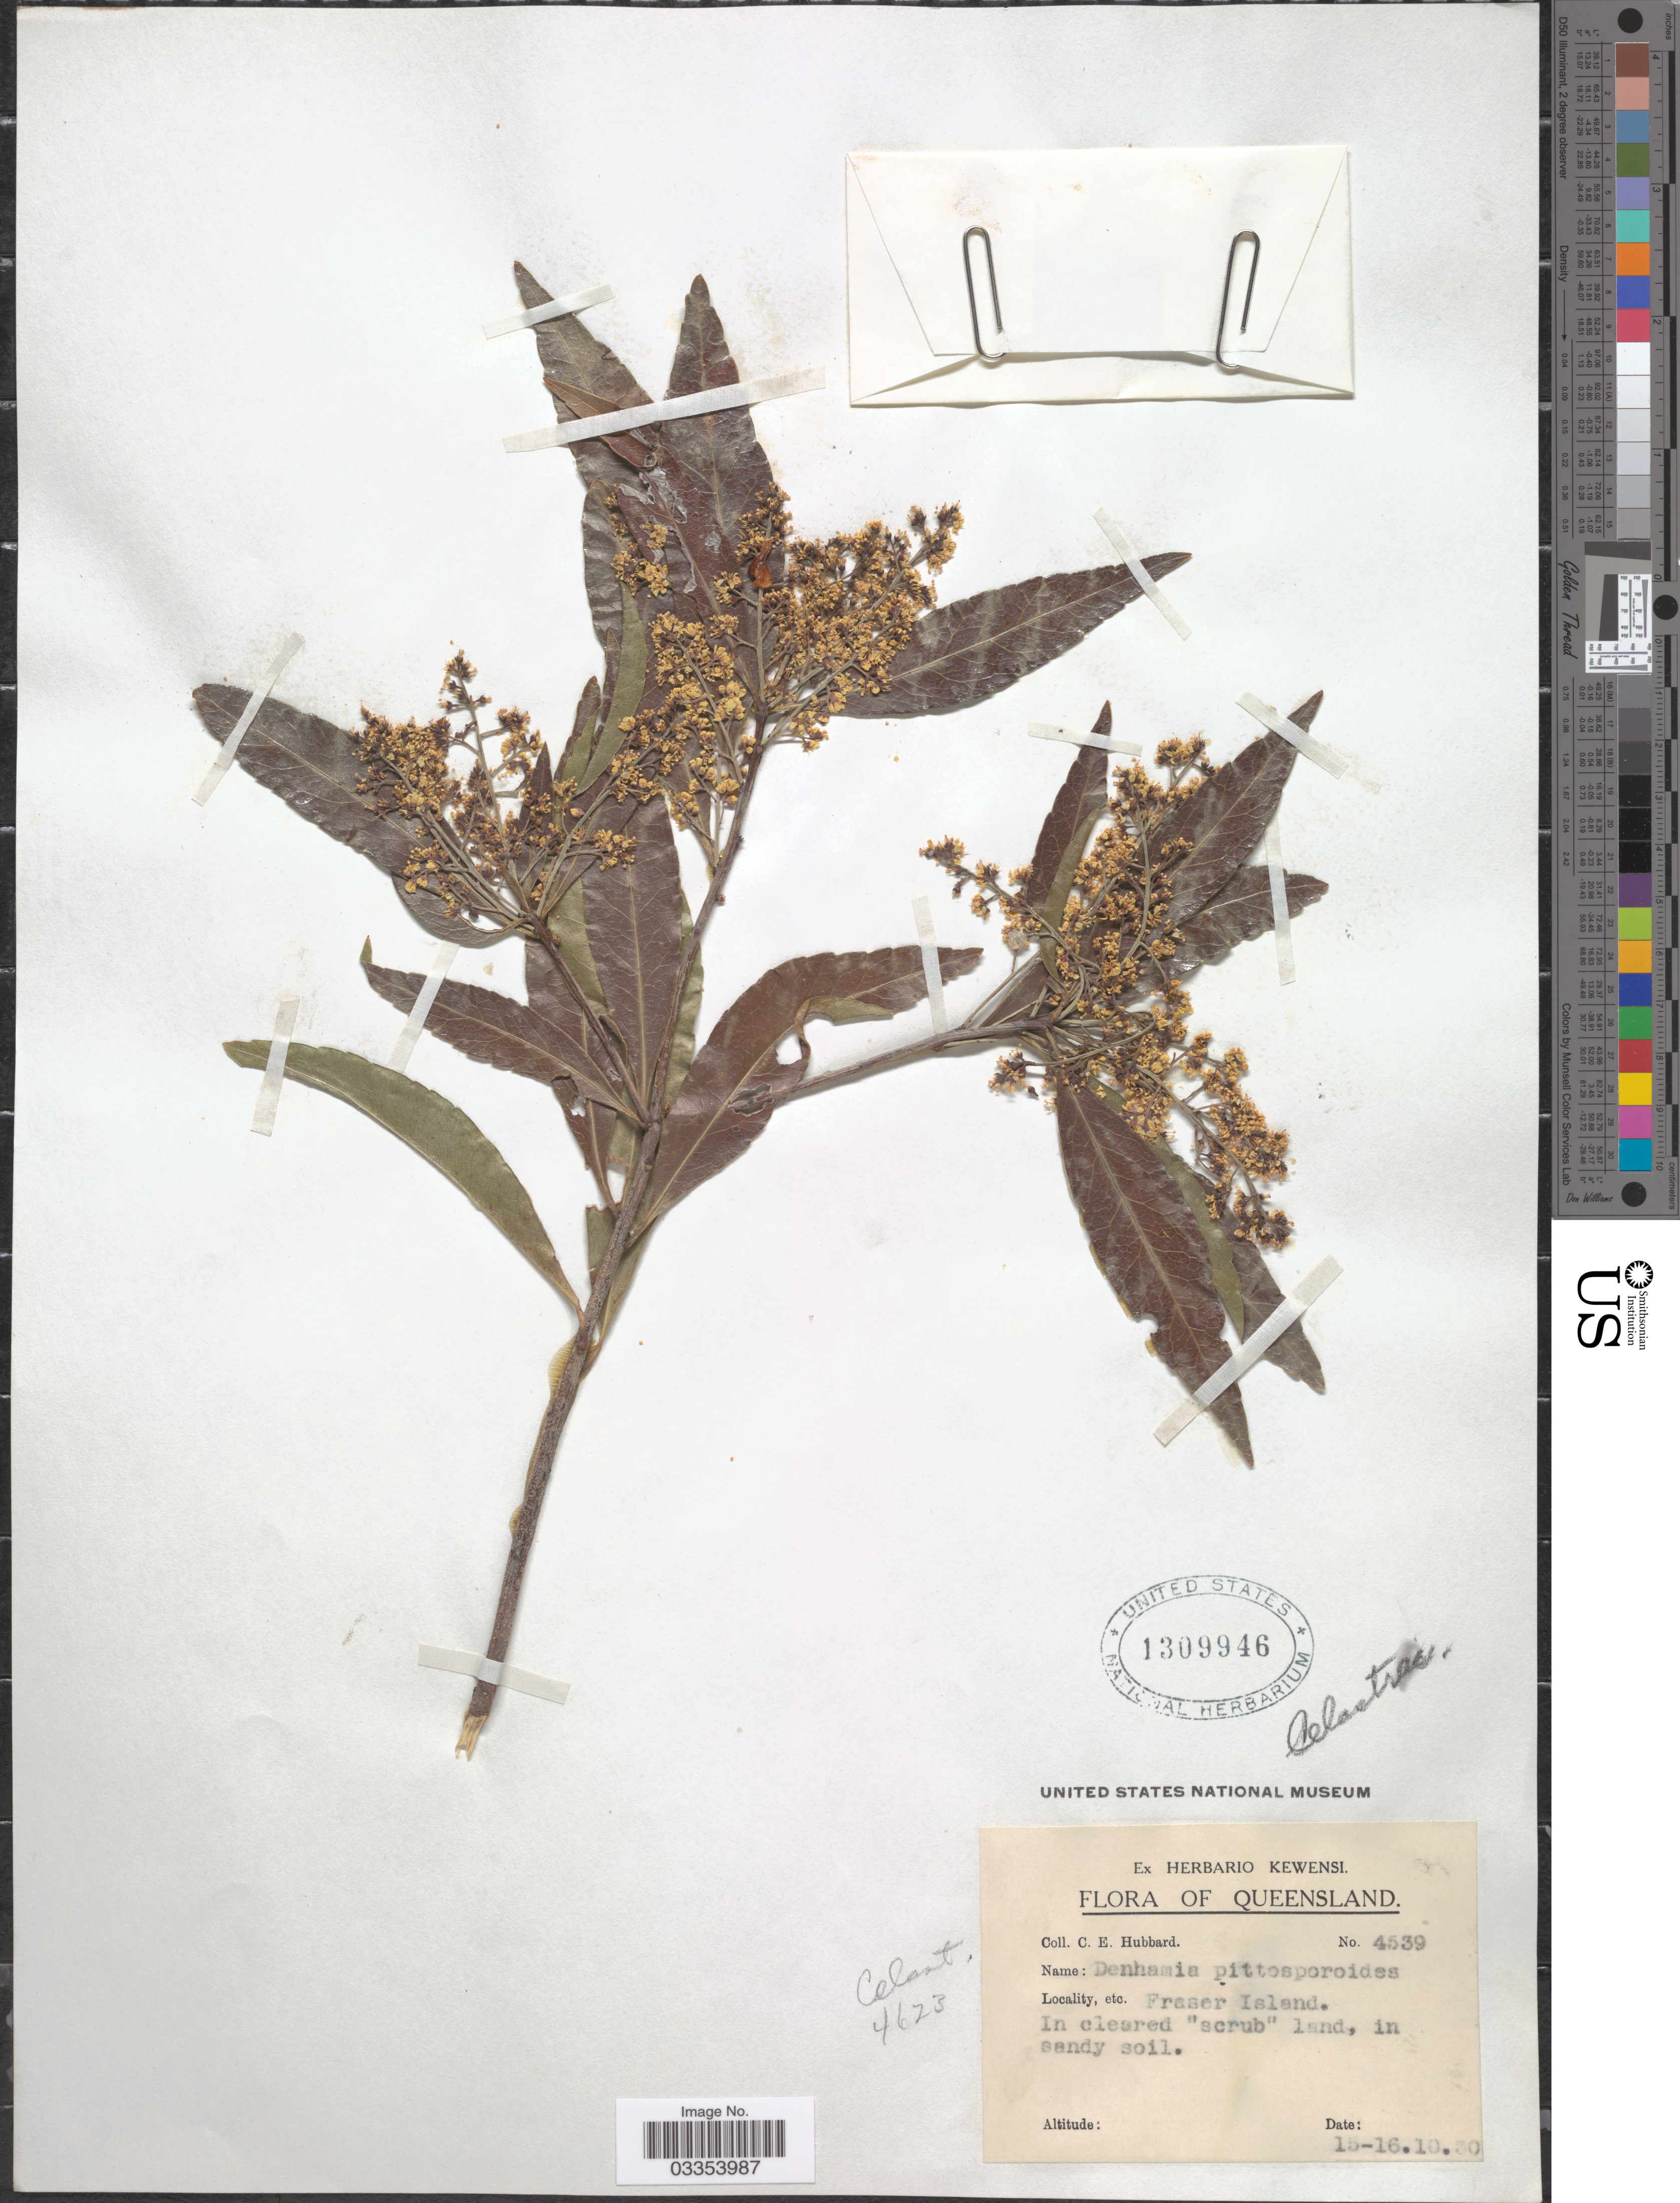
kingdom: Plantae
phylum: Tracheophyta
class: Magnoliopsida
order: Celastrales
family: Celastraceae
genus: Denhamia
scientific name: Denhamia pittosporoides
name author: F. Muell.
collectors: C. E. Hubbard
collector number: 4539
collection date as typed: Transcribed d/m/y: 15/10/30 to 16/10/30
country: Australia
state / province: Queensland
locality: Fraser Island.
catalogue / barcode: US 1309946